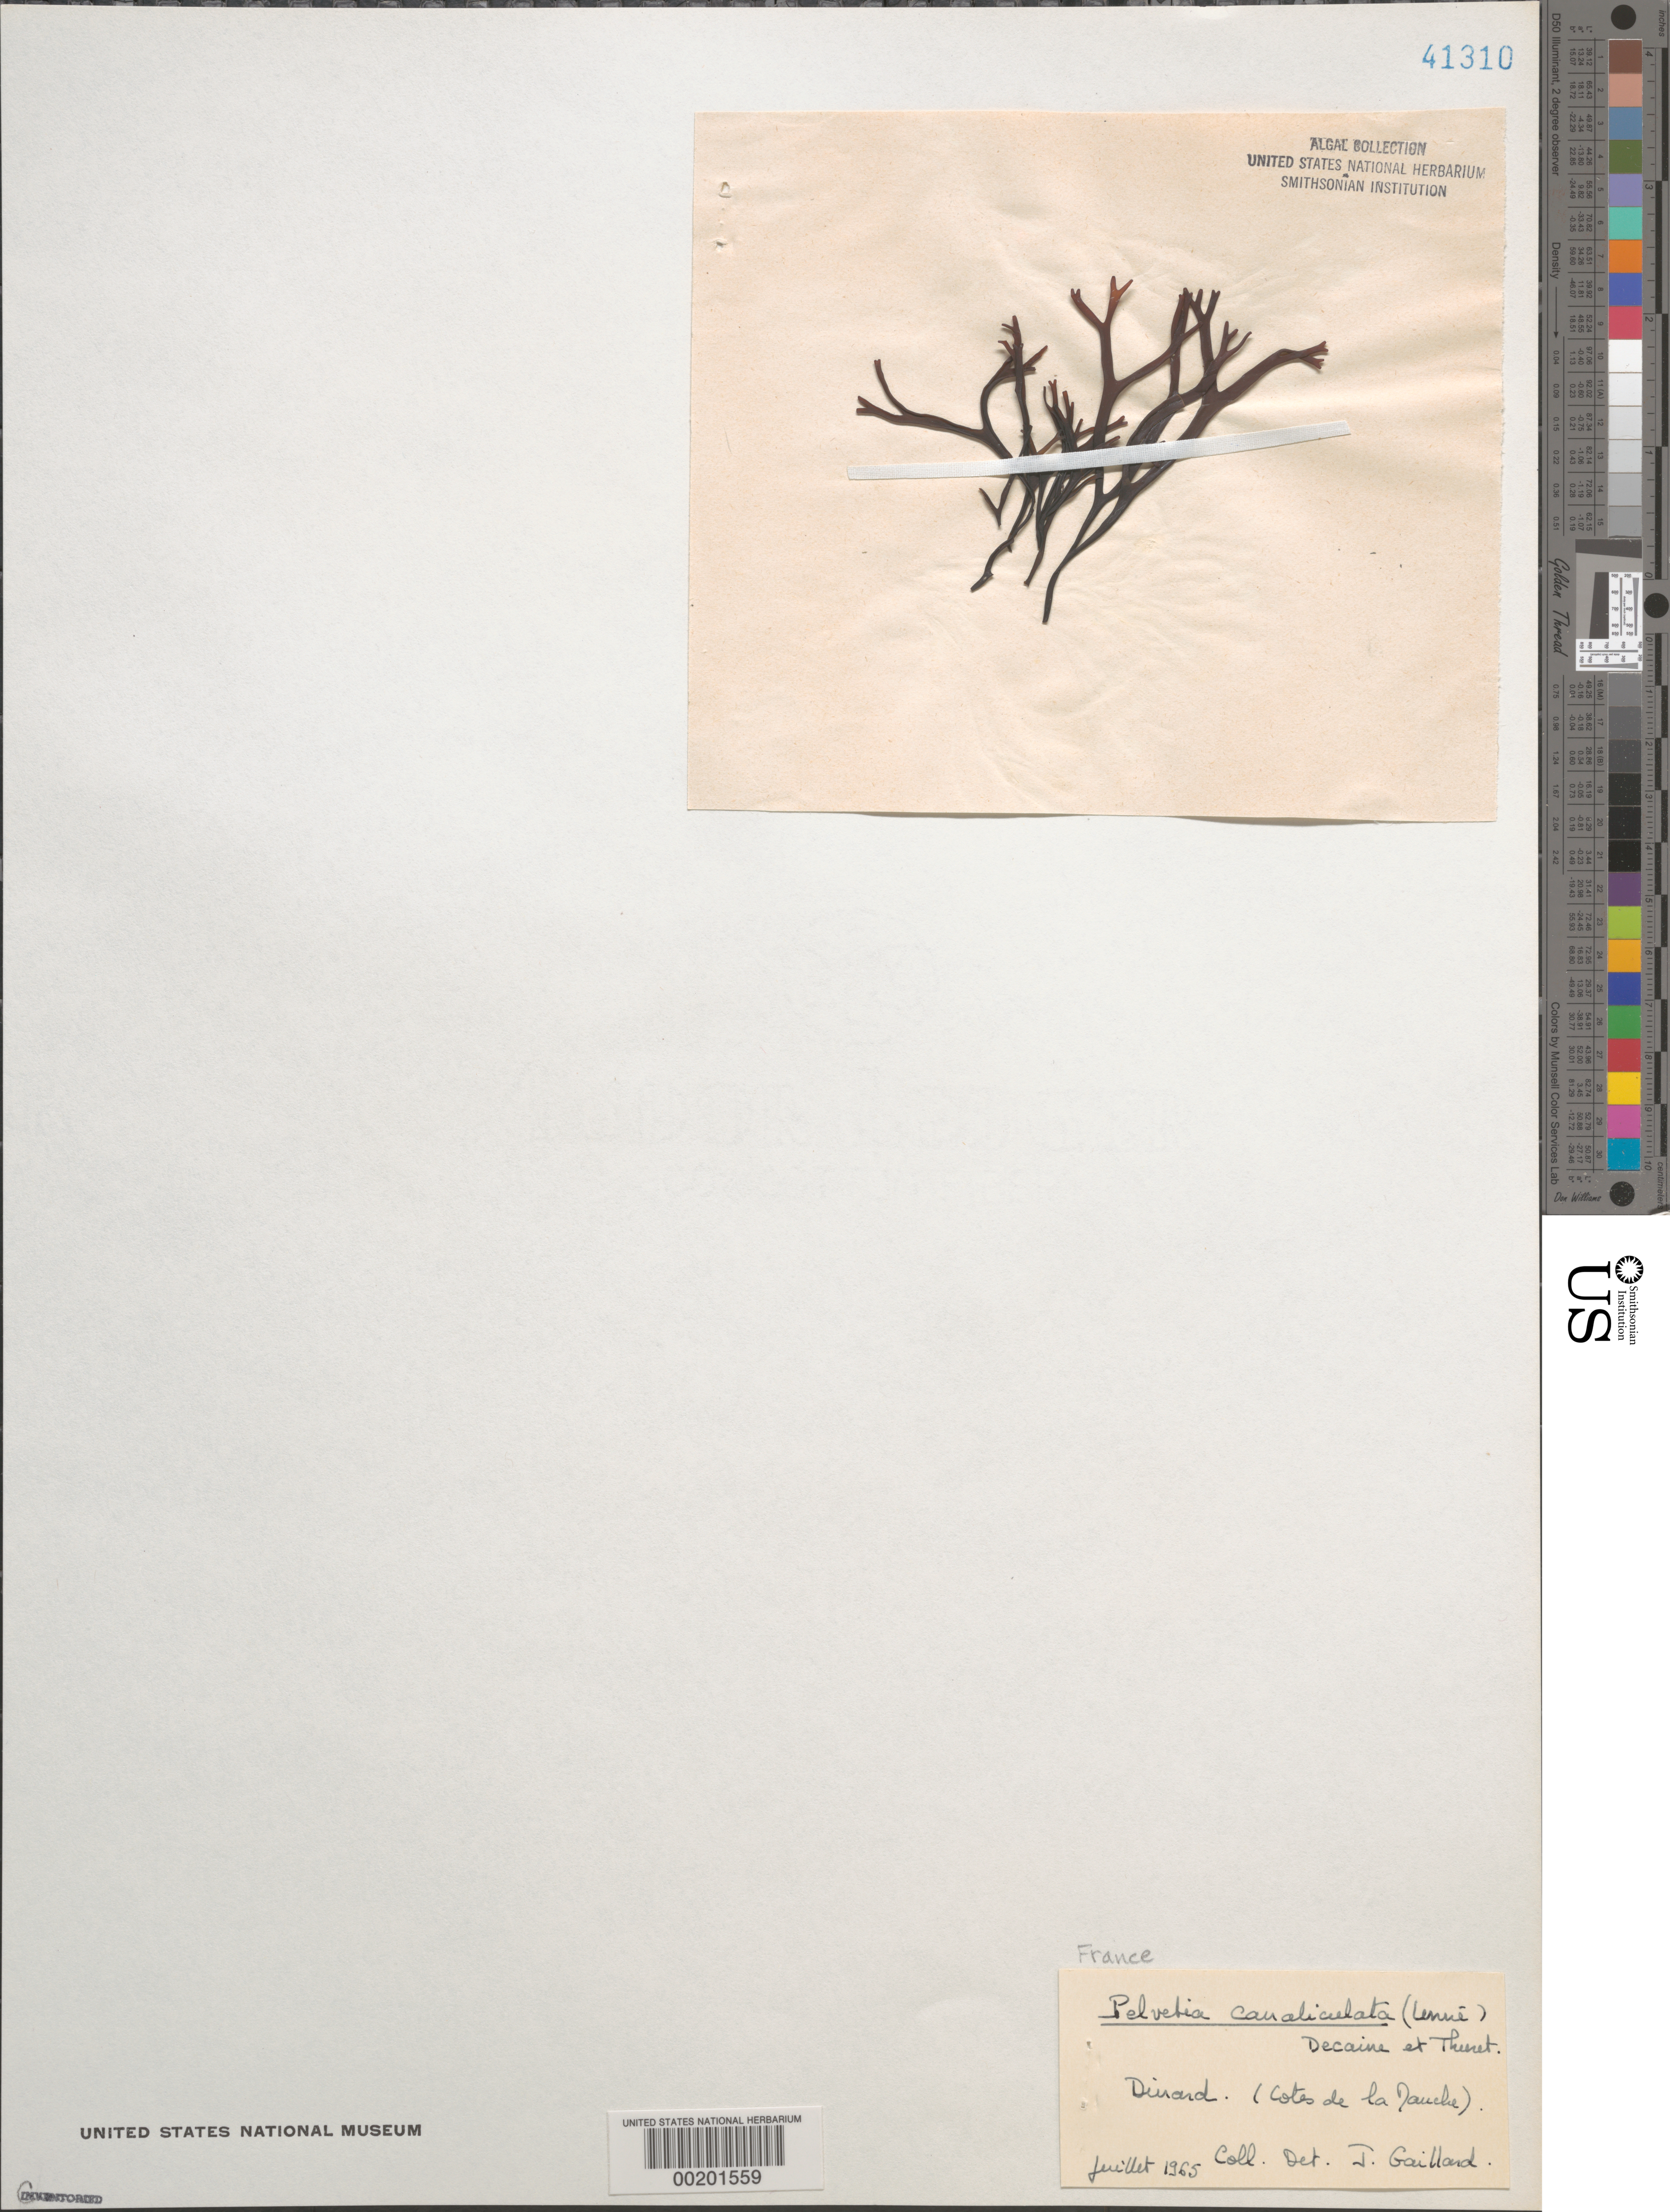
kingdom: Chromista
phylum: Ochrophyta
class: Phaeophyceae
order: Fucales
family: Fucaceae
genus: Pelvetia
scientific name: Pelvetia canaliculata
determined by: Gaillard, J.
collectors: J. Gaillard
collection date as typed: Jul 1965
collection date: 1965-07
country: France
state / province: Bretagne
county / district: Ille-et-Vilaine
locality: Dinard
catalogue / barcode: US 41310